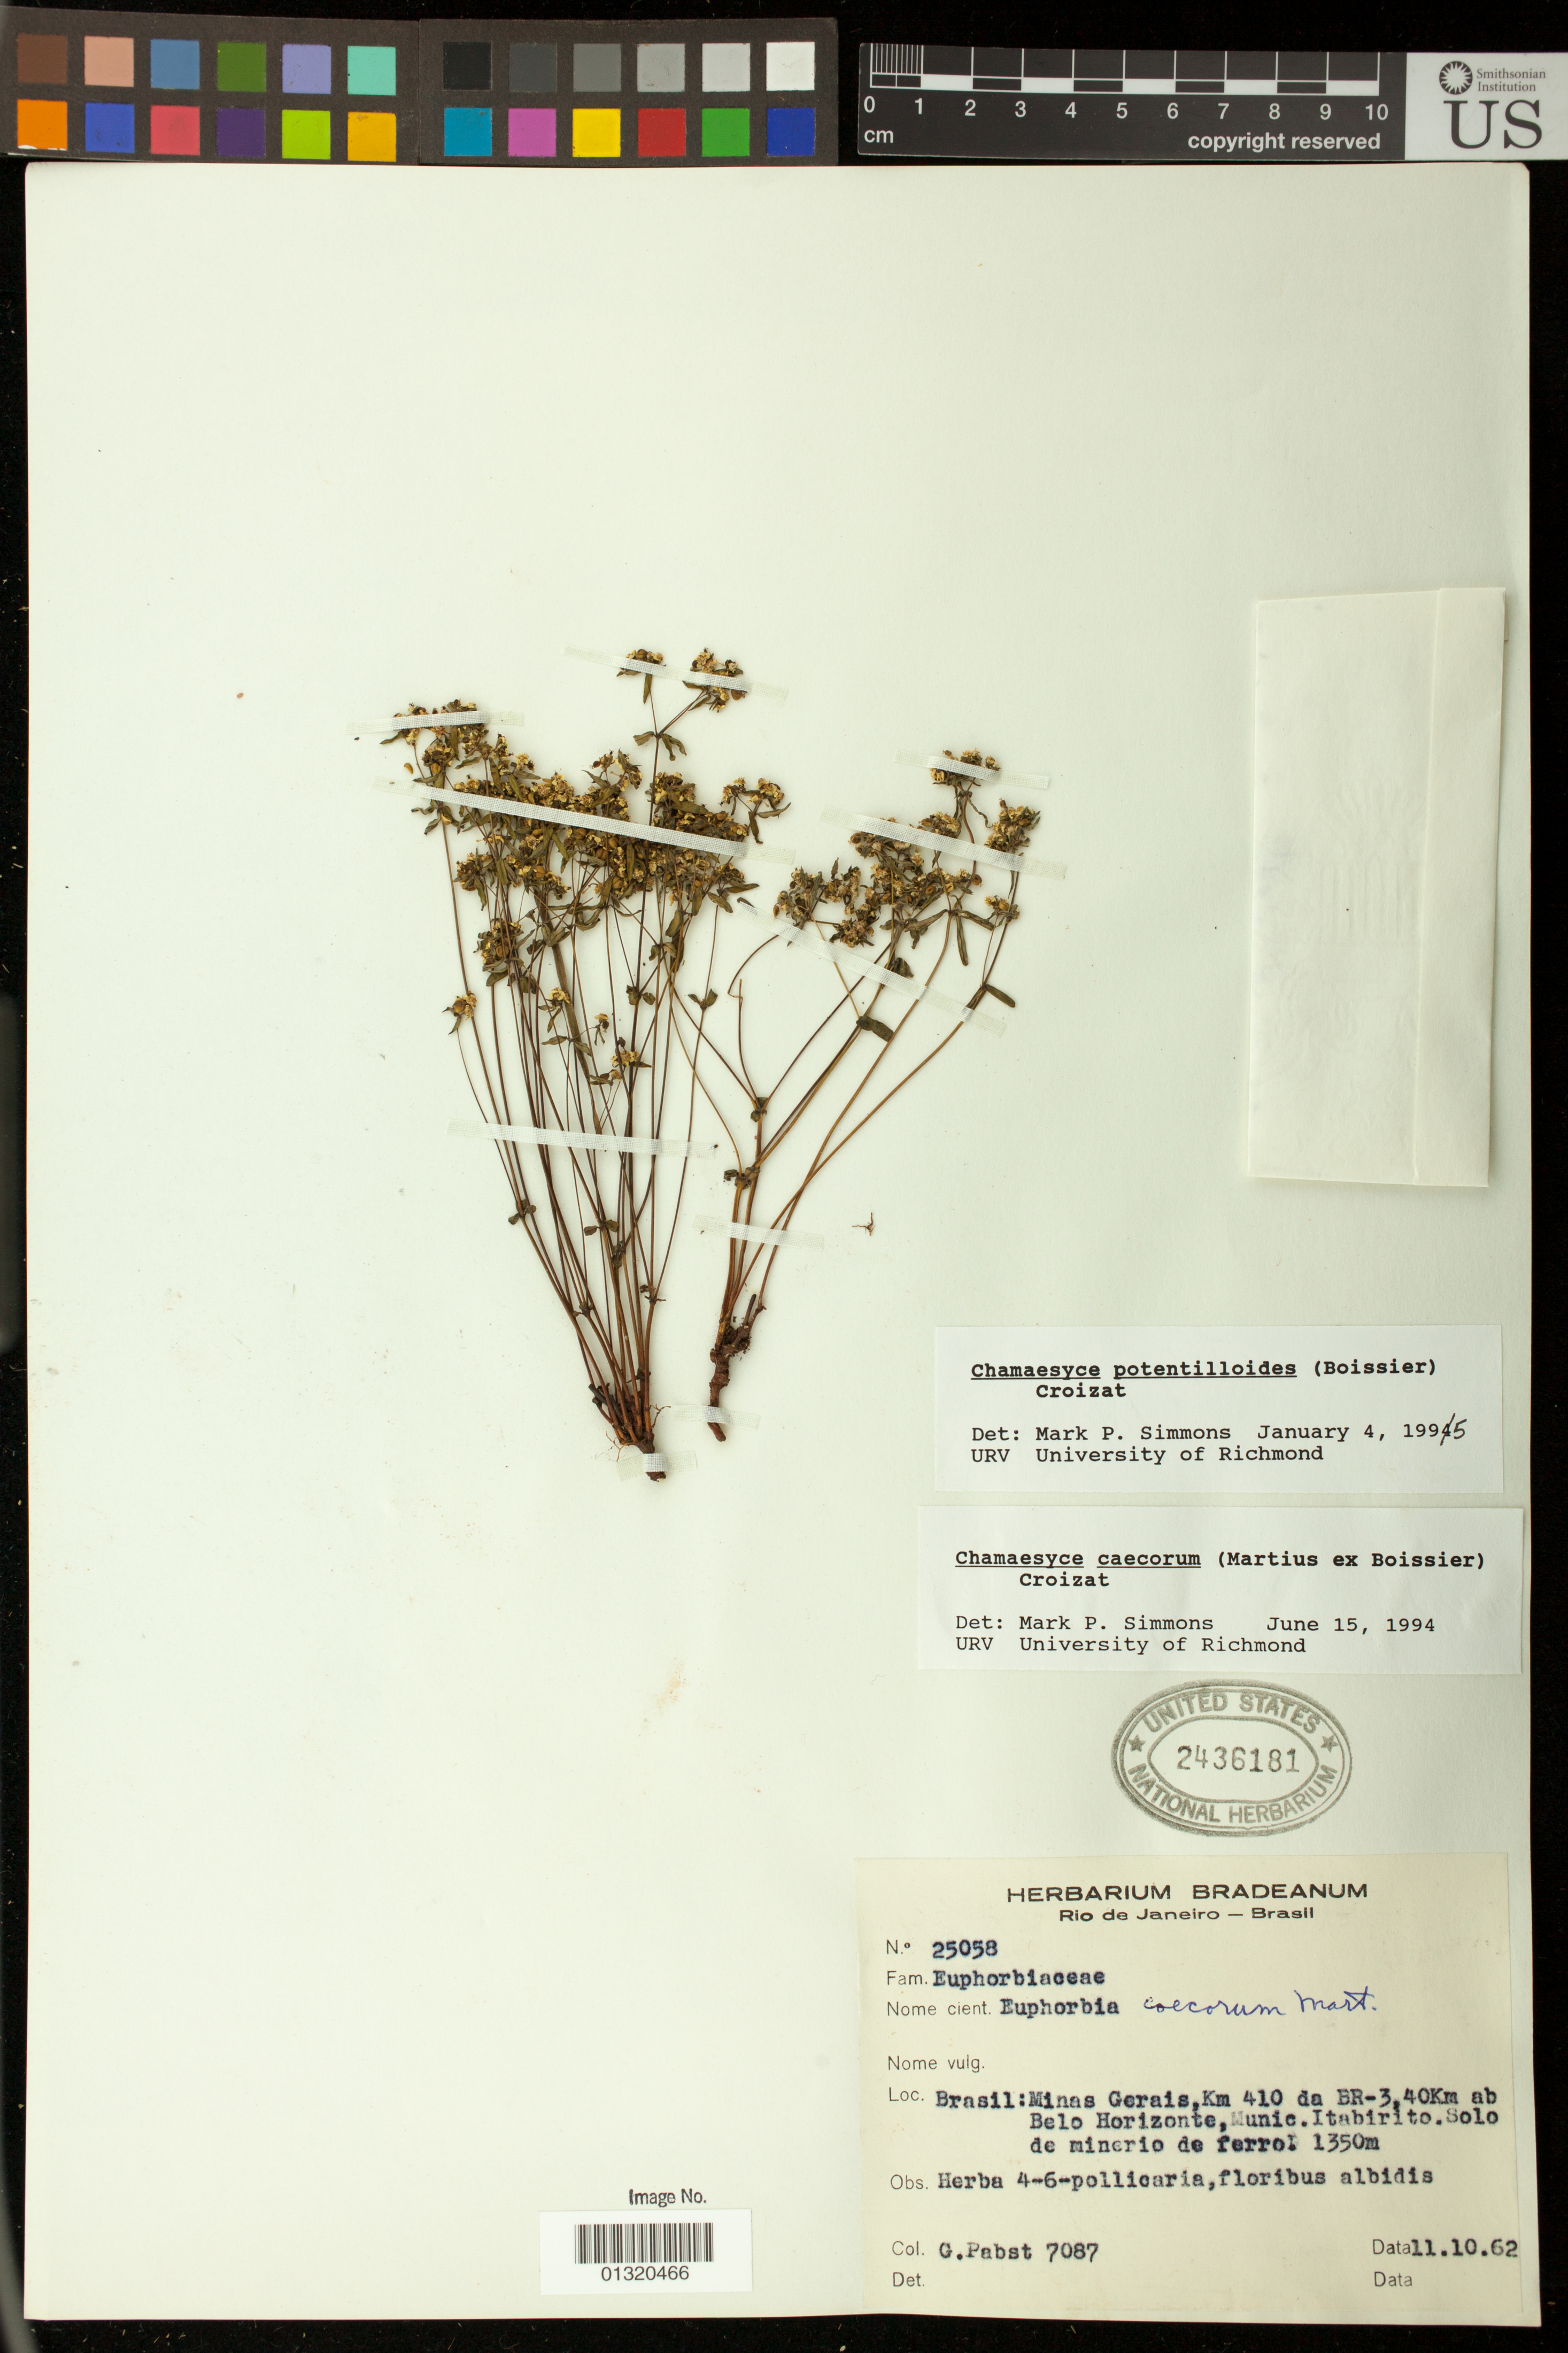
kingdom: Plantae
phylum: Tracheophyta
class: Magnoliopsida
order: Malpighiales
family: Euphorbiaceae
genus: Euphorbia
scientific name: Euphorbia potentilloides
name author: Boiss.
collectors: G. Pabst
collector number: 7087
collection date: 1962-10-11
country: Brazil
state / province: Minas Gerais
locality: Km 410 da BR-3, 40Km ab Belo Horizonte, Munic. Itabirito.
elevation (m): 1350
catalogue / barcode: US 2436181